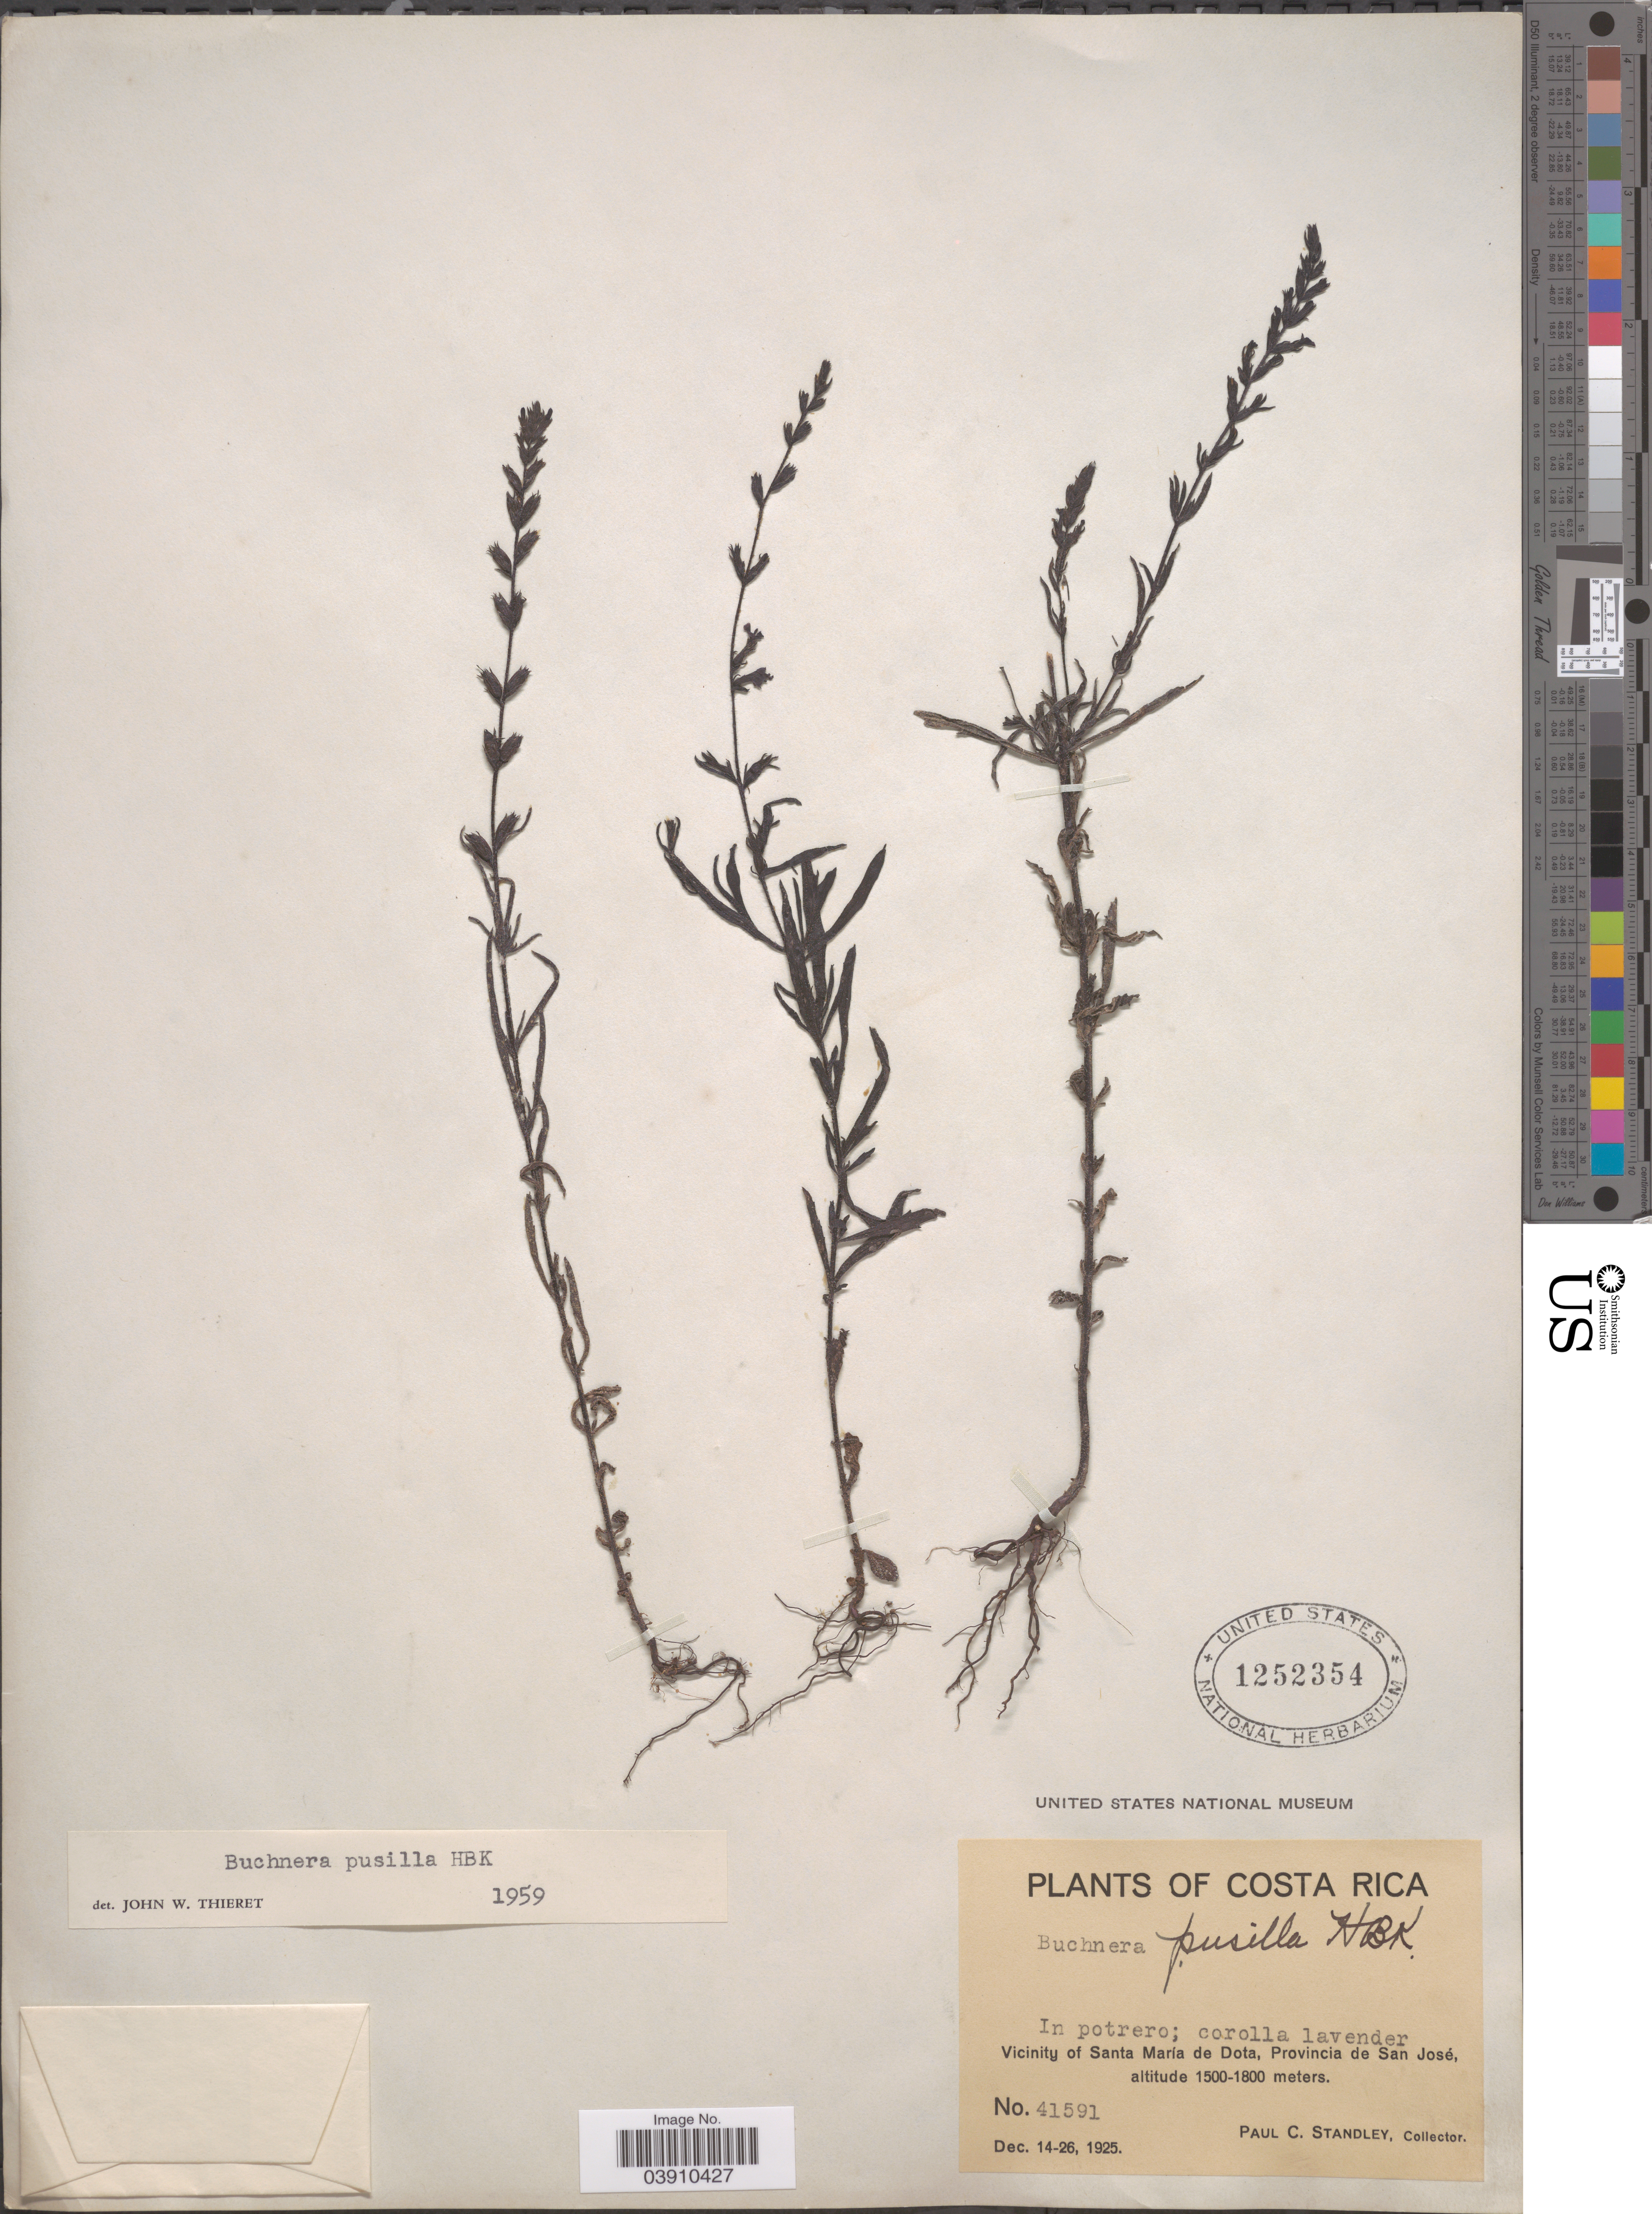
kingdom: Plantae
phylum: Tracheophyta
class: Magnoliopsida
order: Lamiales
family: Orobanchaceae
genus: Buchnera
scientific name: Buchnera pusilla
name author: Kunth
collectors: P. C. Standley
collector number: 41591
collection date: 1925-12-14/1925-12-26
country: Costa Rica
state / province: San José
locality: Vicinity of Santa María de Dota.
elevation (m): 1500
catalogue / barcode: US 1252354